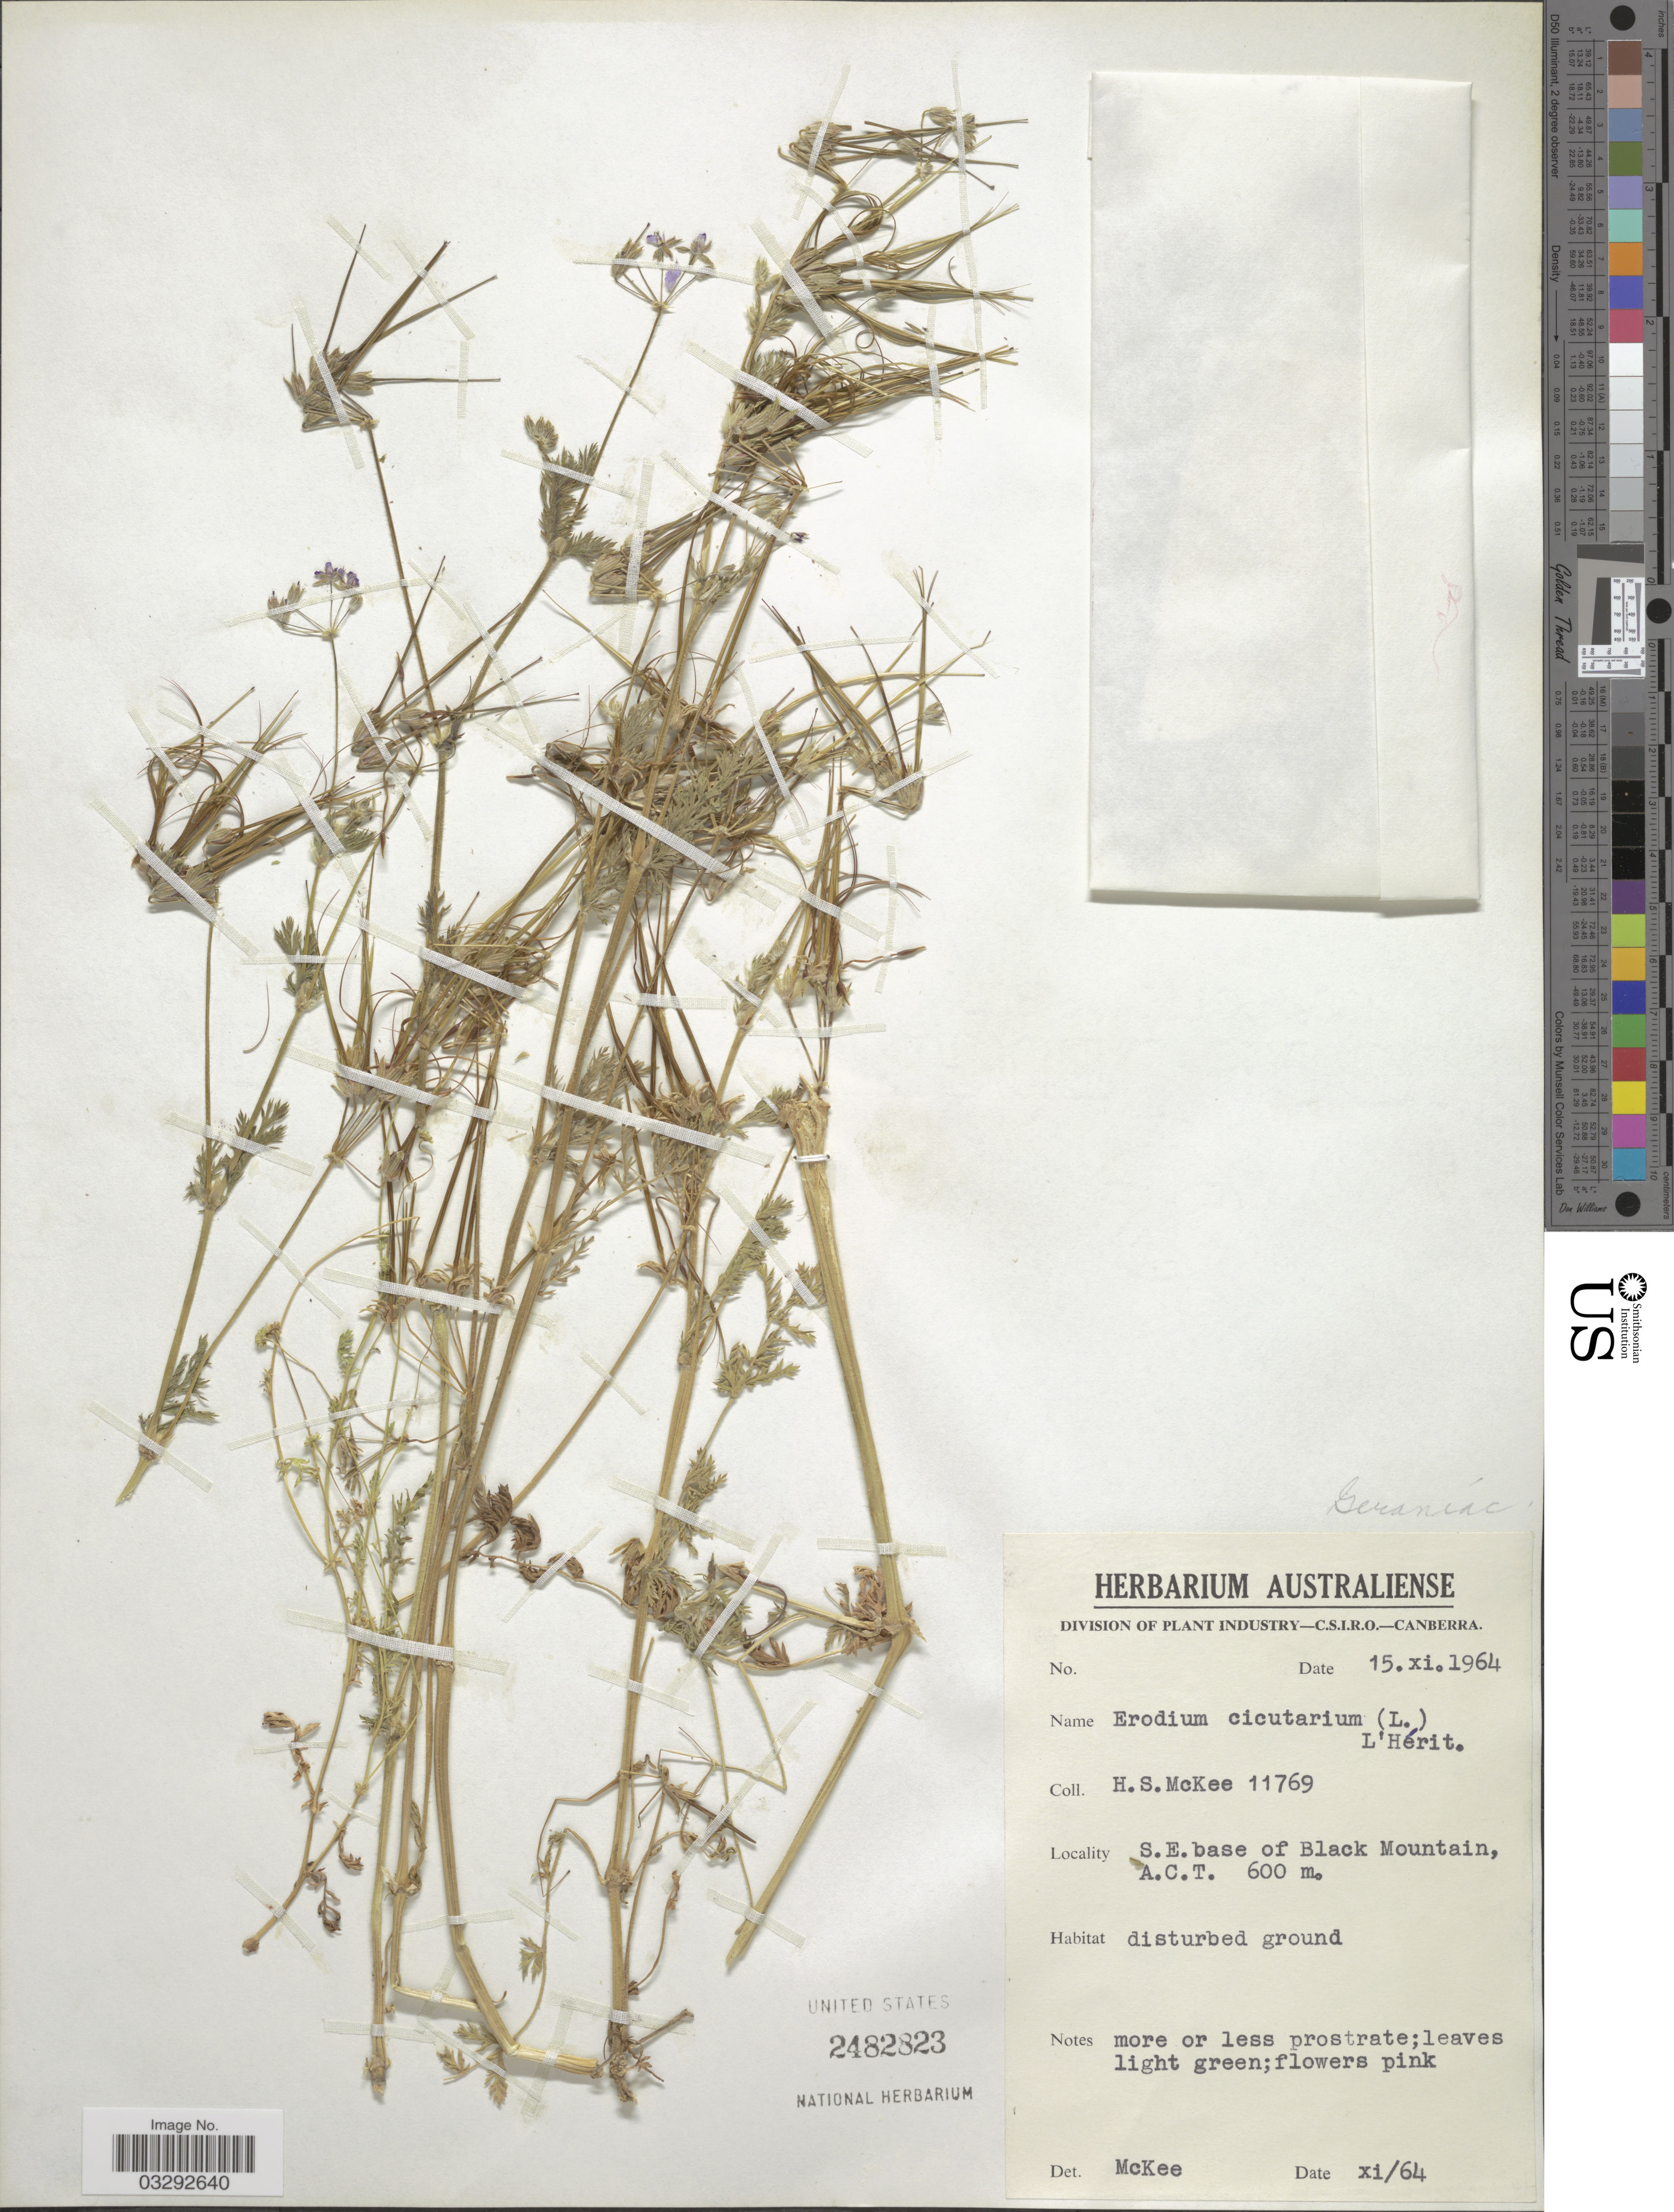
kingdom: Plantae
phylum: Tracheophyta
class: Magnoliopsida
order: Geraniales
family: Geraniaceae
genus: Erodium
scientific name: Erodium cicutarium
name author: (L.) L'Hér.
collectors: H. S. McKee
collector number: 11769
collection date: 1964-11-15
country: Australia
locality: S.E. base of Black Mountain, A.C.T.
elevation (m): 600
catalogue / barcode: US 2482823